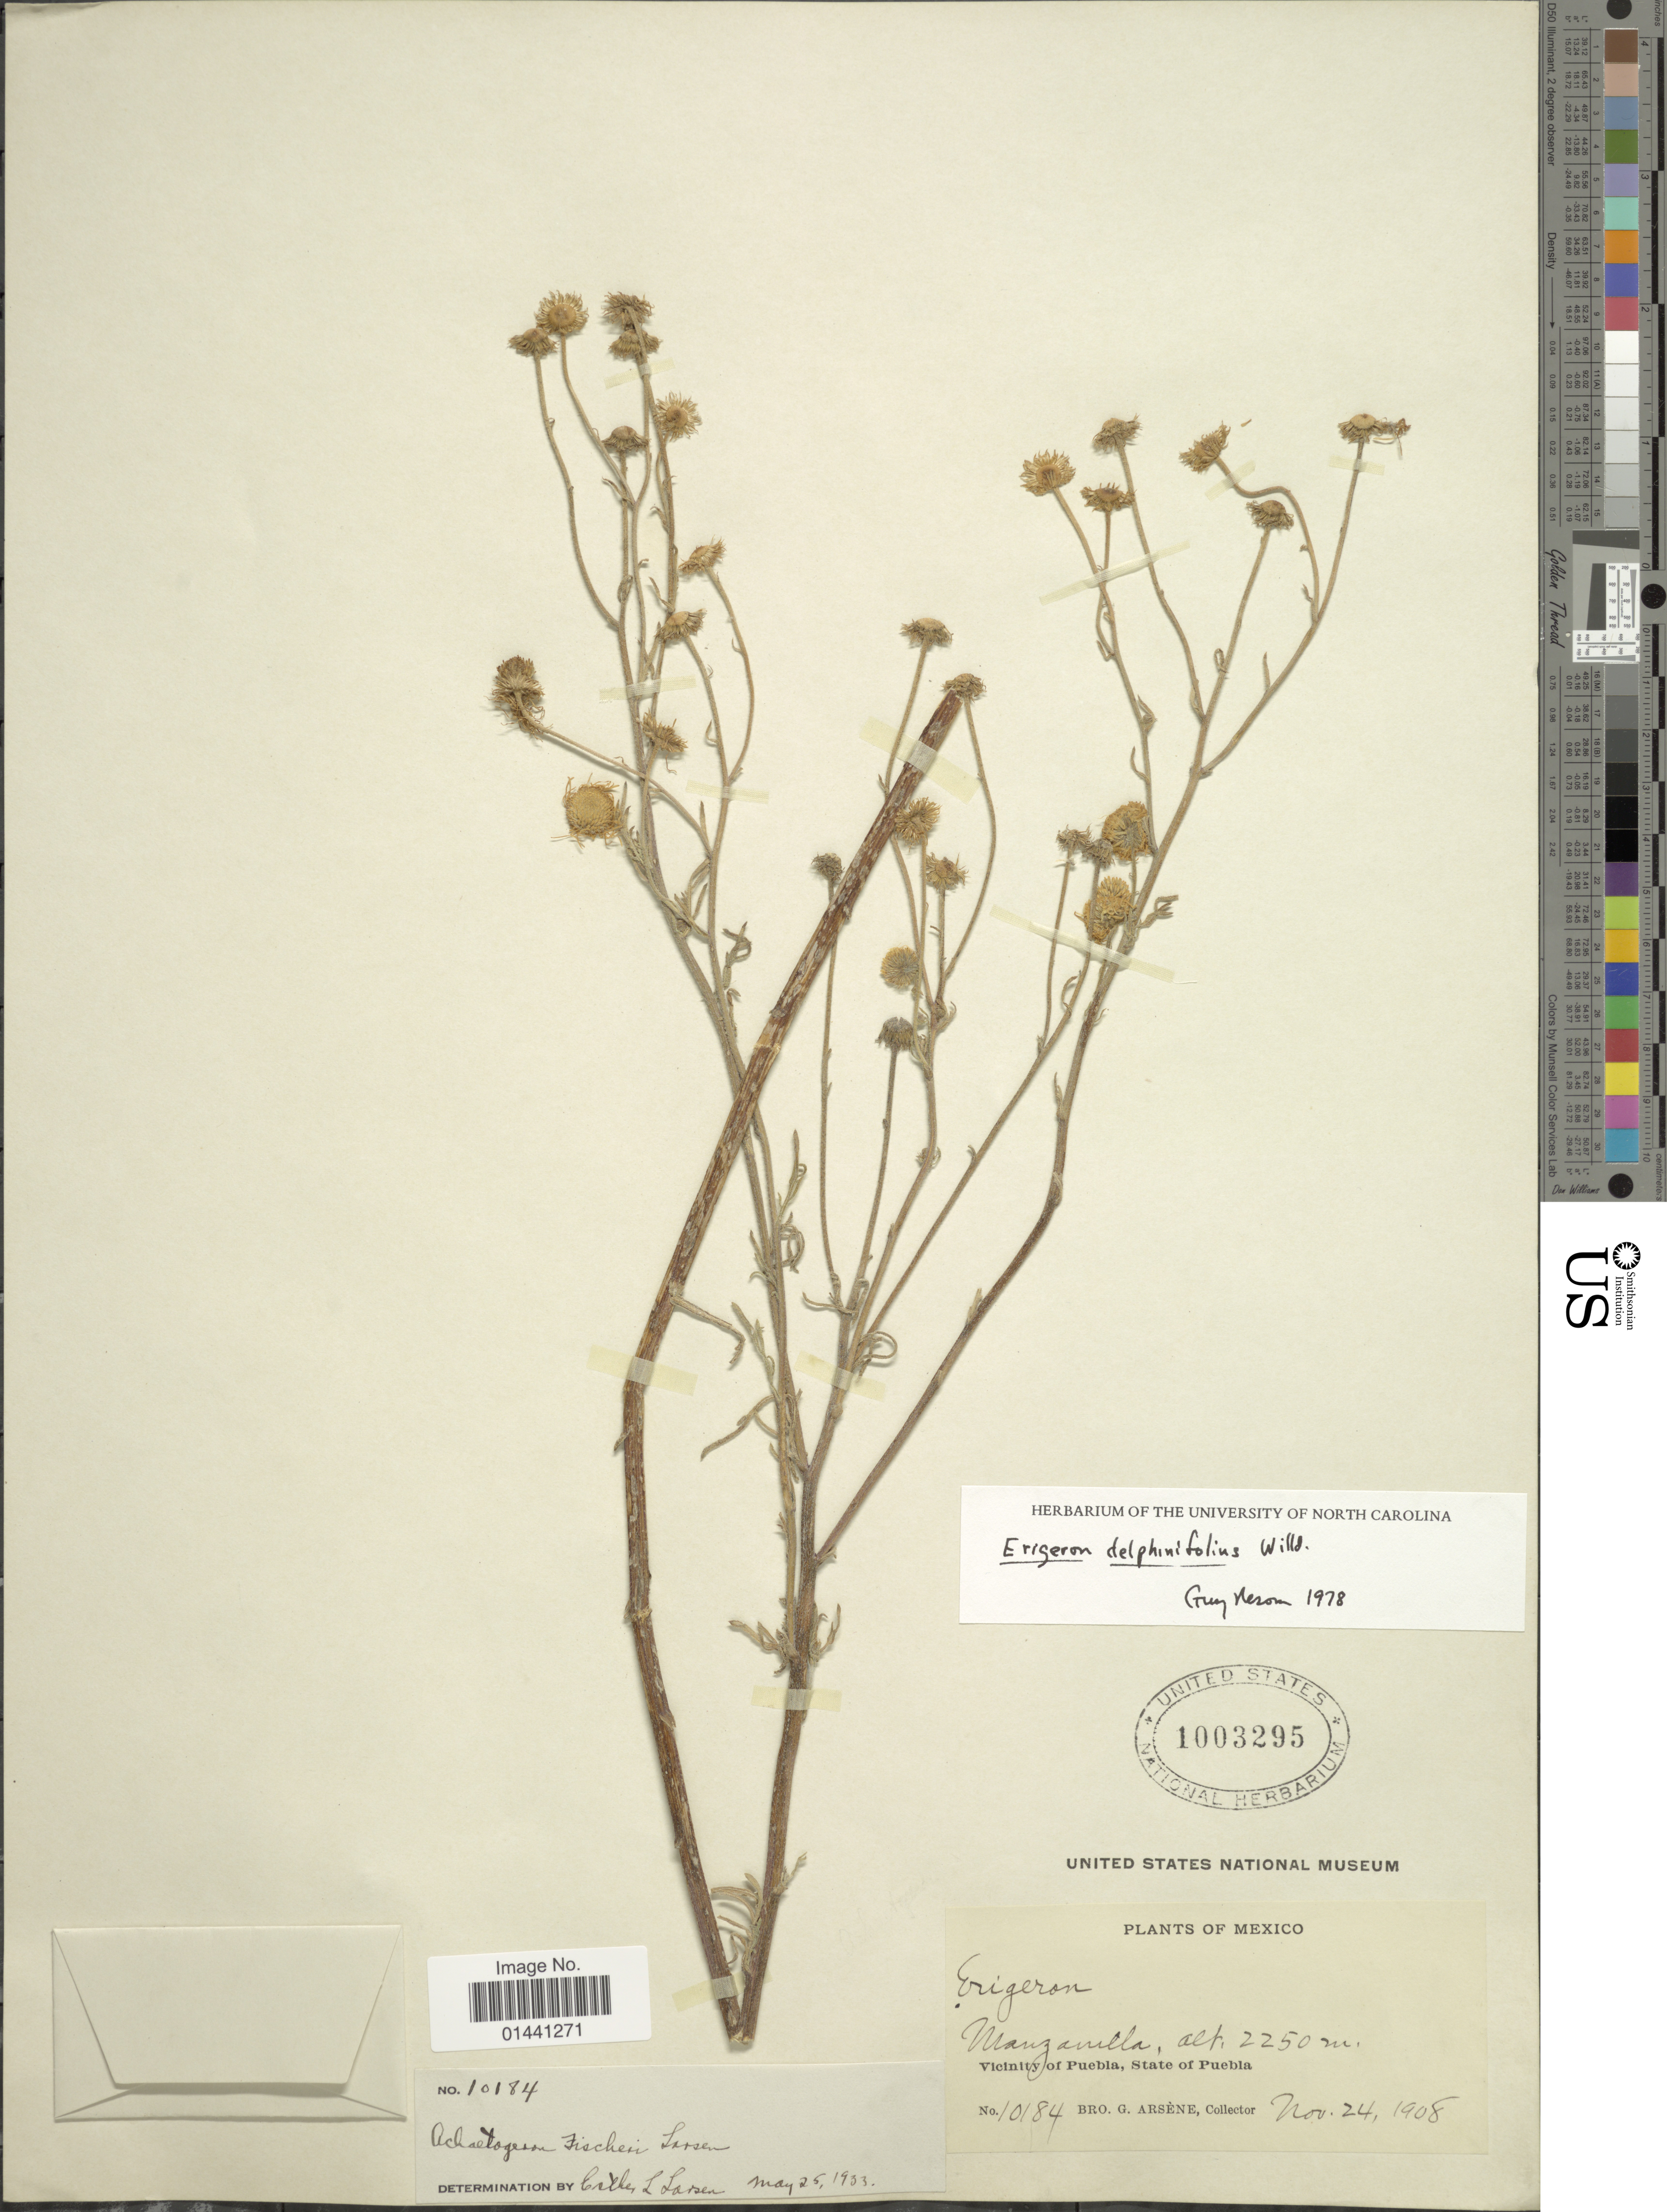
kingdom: Plantae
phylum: Tracheophyta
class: Magnoliopsida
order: Asterales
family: Asteraceae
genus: Erigeron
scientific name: Erigeron delphinifolius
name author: Willd.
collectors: Bro. G. Arsène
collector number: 10184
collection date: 1908-11-24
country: Mexico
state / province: Puebla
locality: Mangzamilla, Vicinity of Puebla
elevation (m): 2250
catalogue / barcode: US 1003295